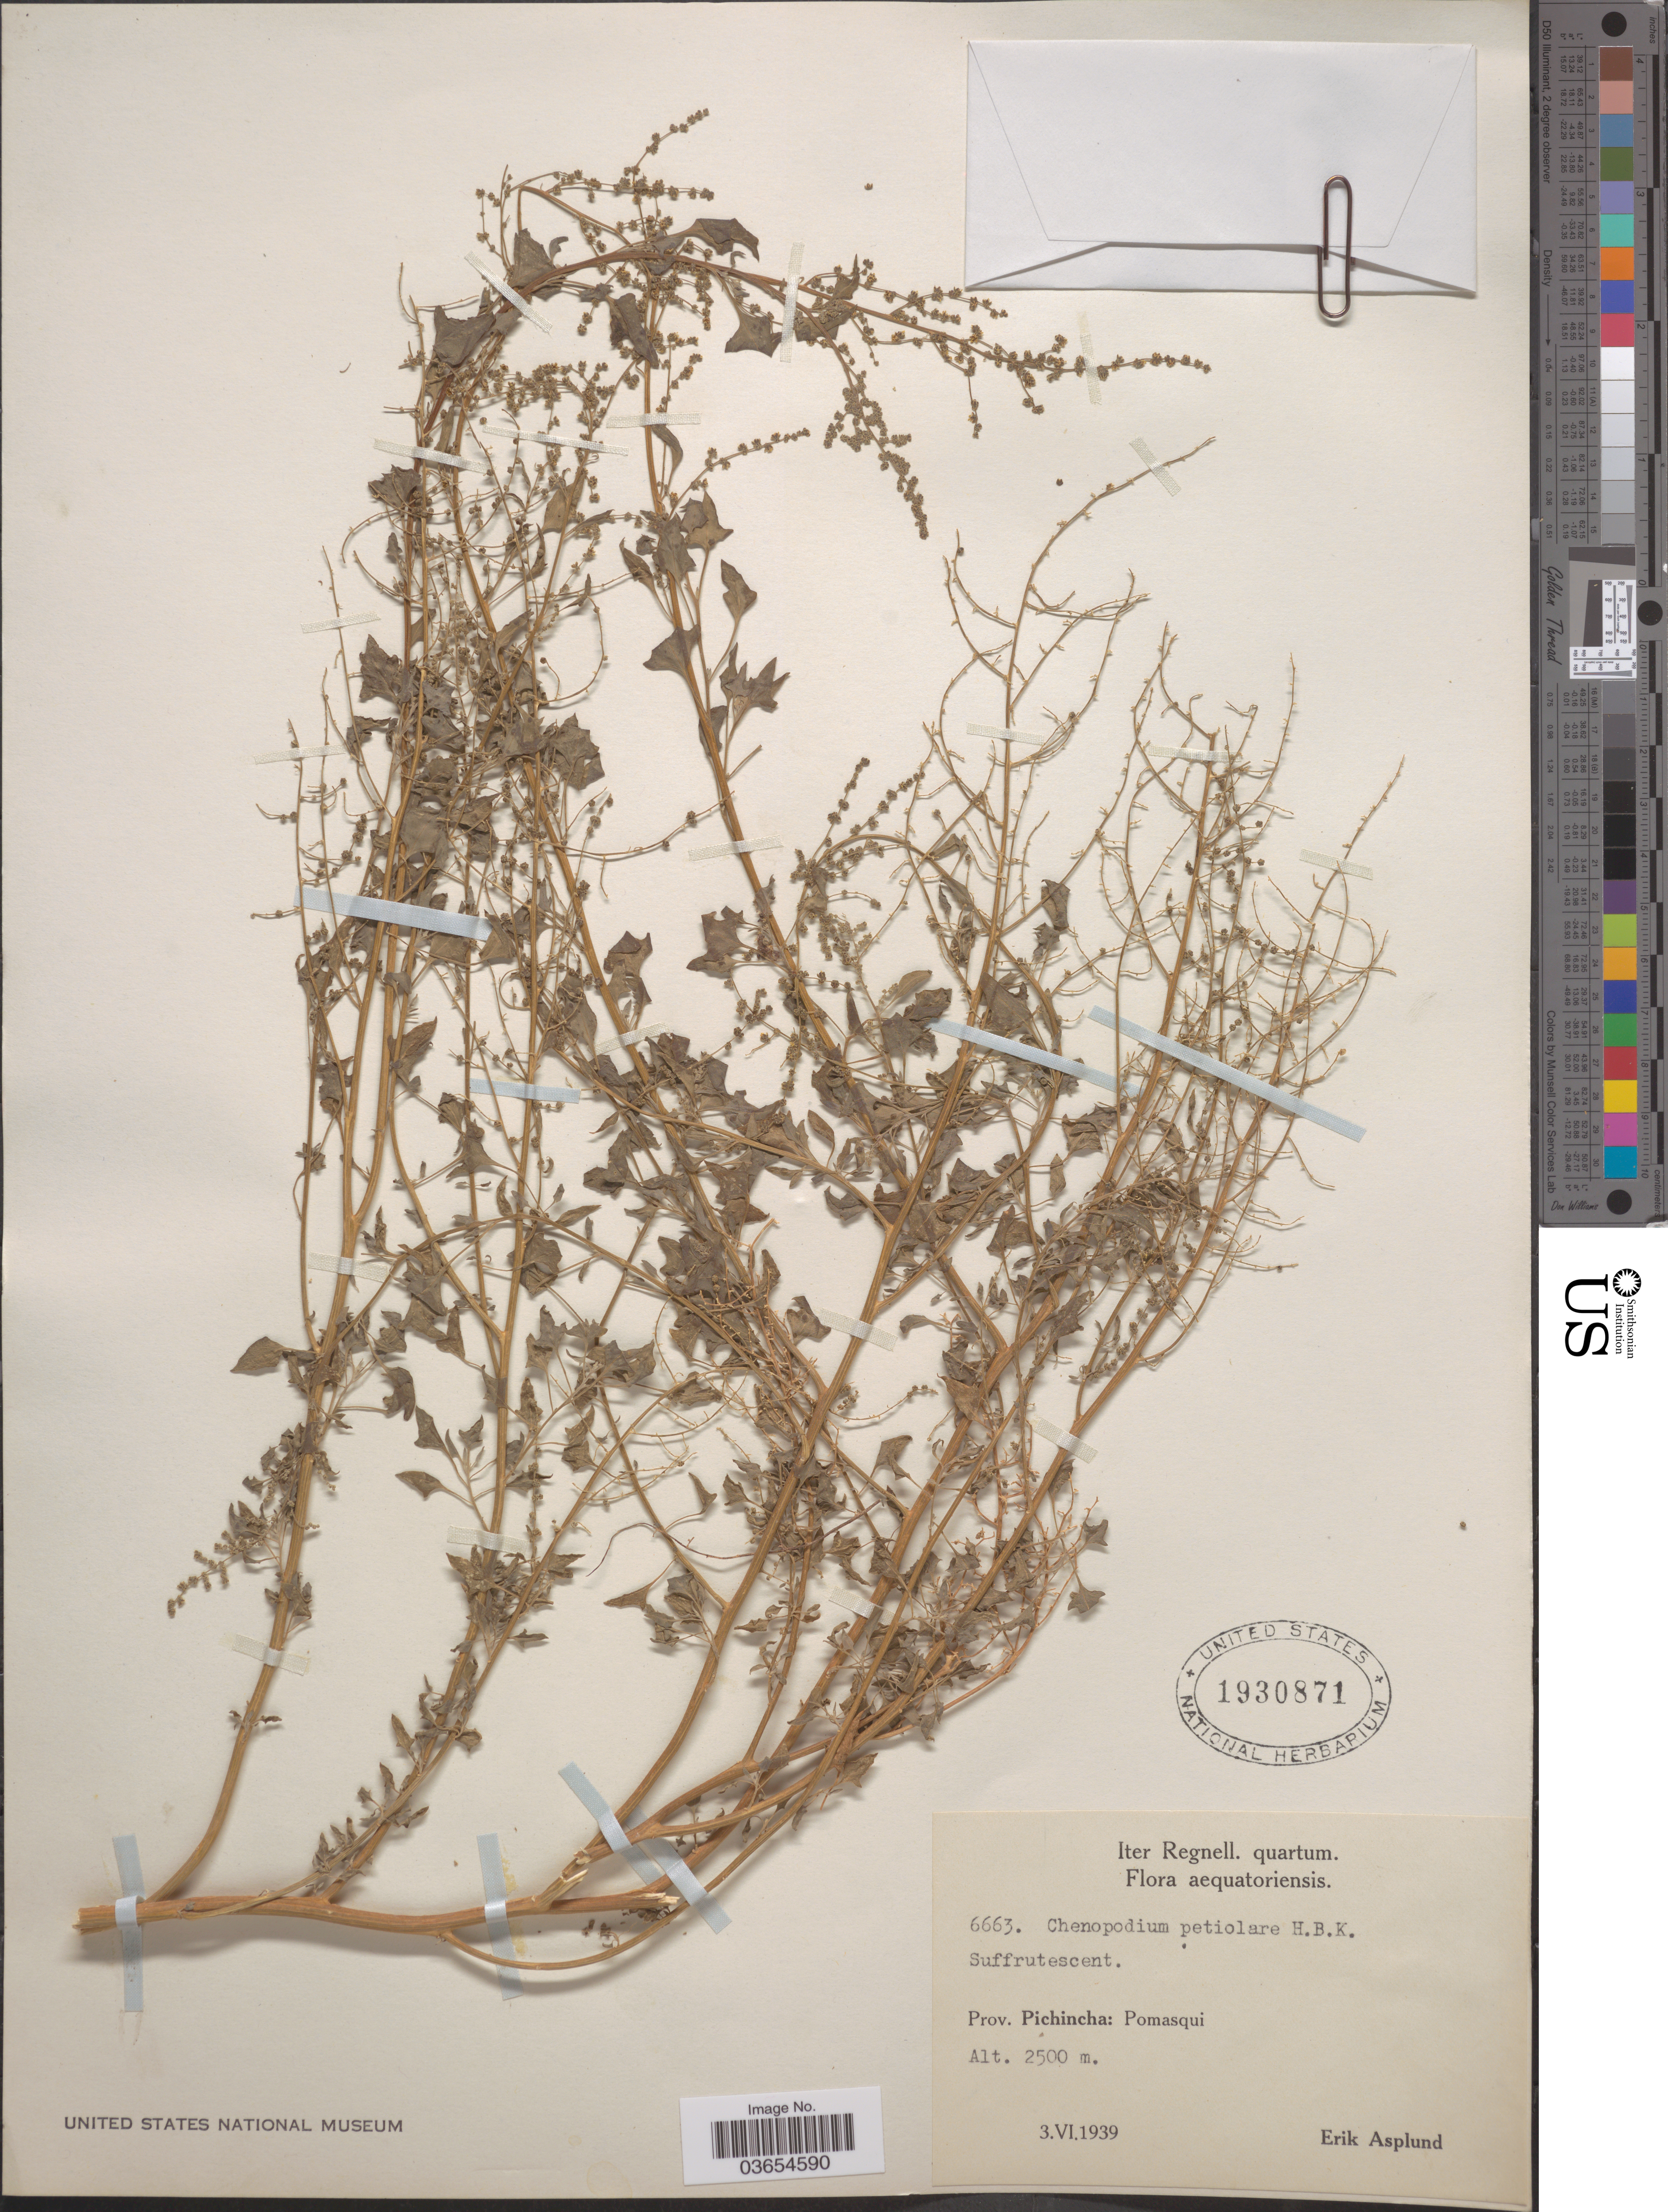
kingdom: Plantae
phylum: Tracheophyta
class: Magnoliopsida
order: Caryophyllales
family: Amaranthaceae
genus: Chenopodium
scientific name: Chenopodium petiolare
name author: Kunth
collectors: E. Asplund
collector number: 6663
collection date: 1939-06-03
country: Ecuador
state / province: Pichincha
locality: Pomasqui.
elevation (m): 2500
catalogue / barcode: US 1930871